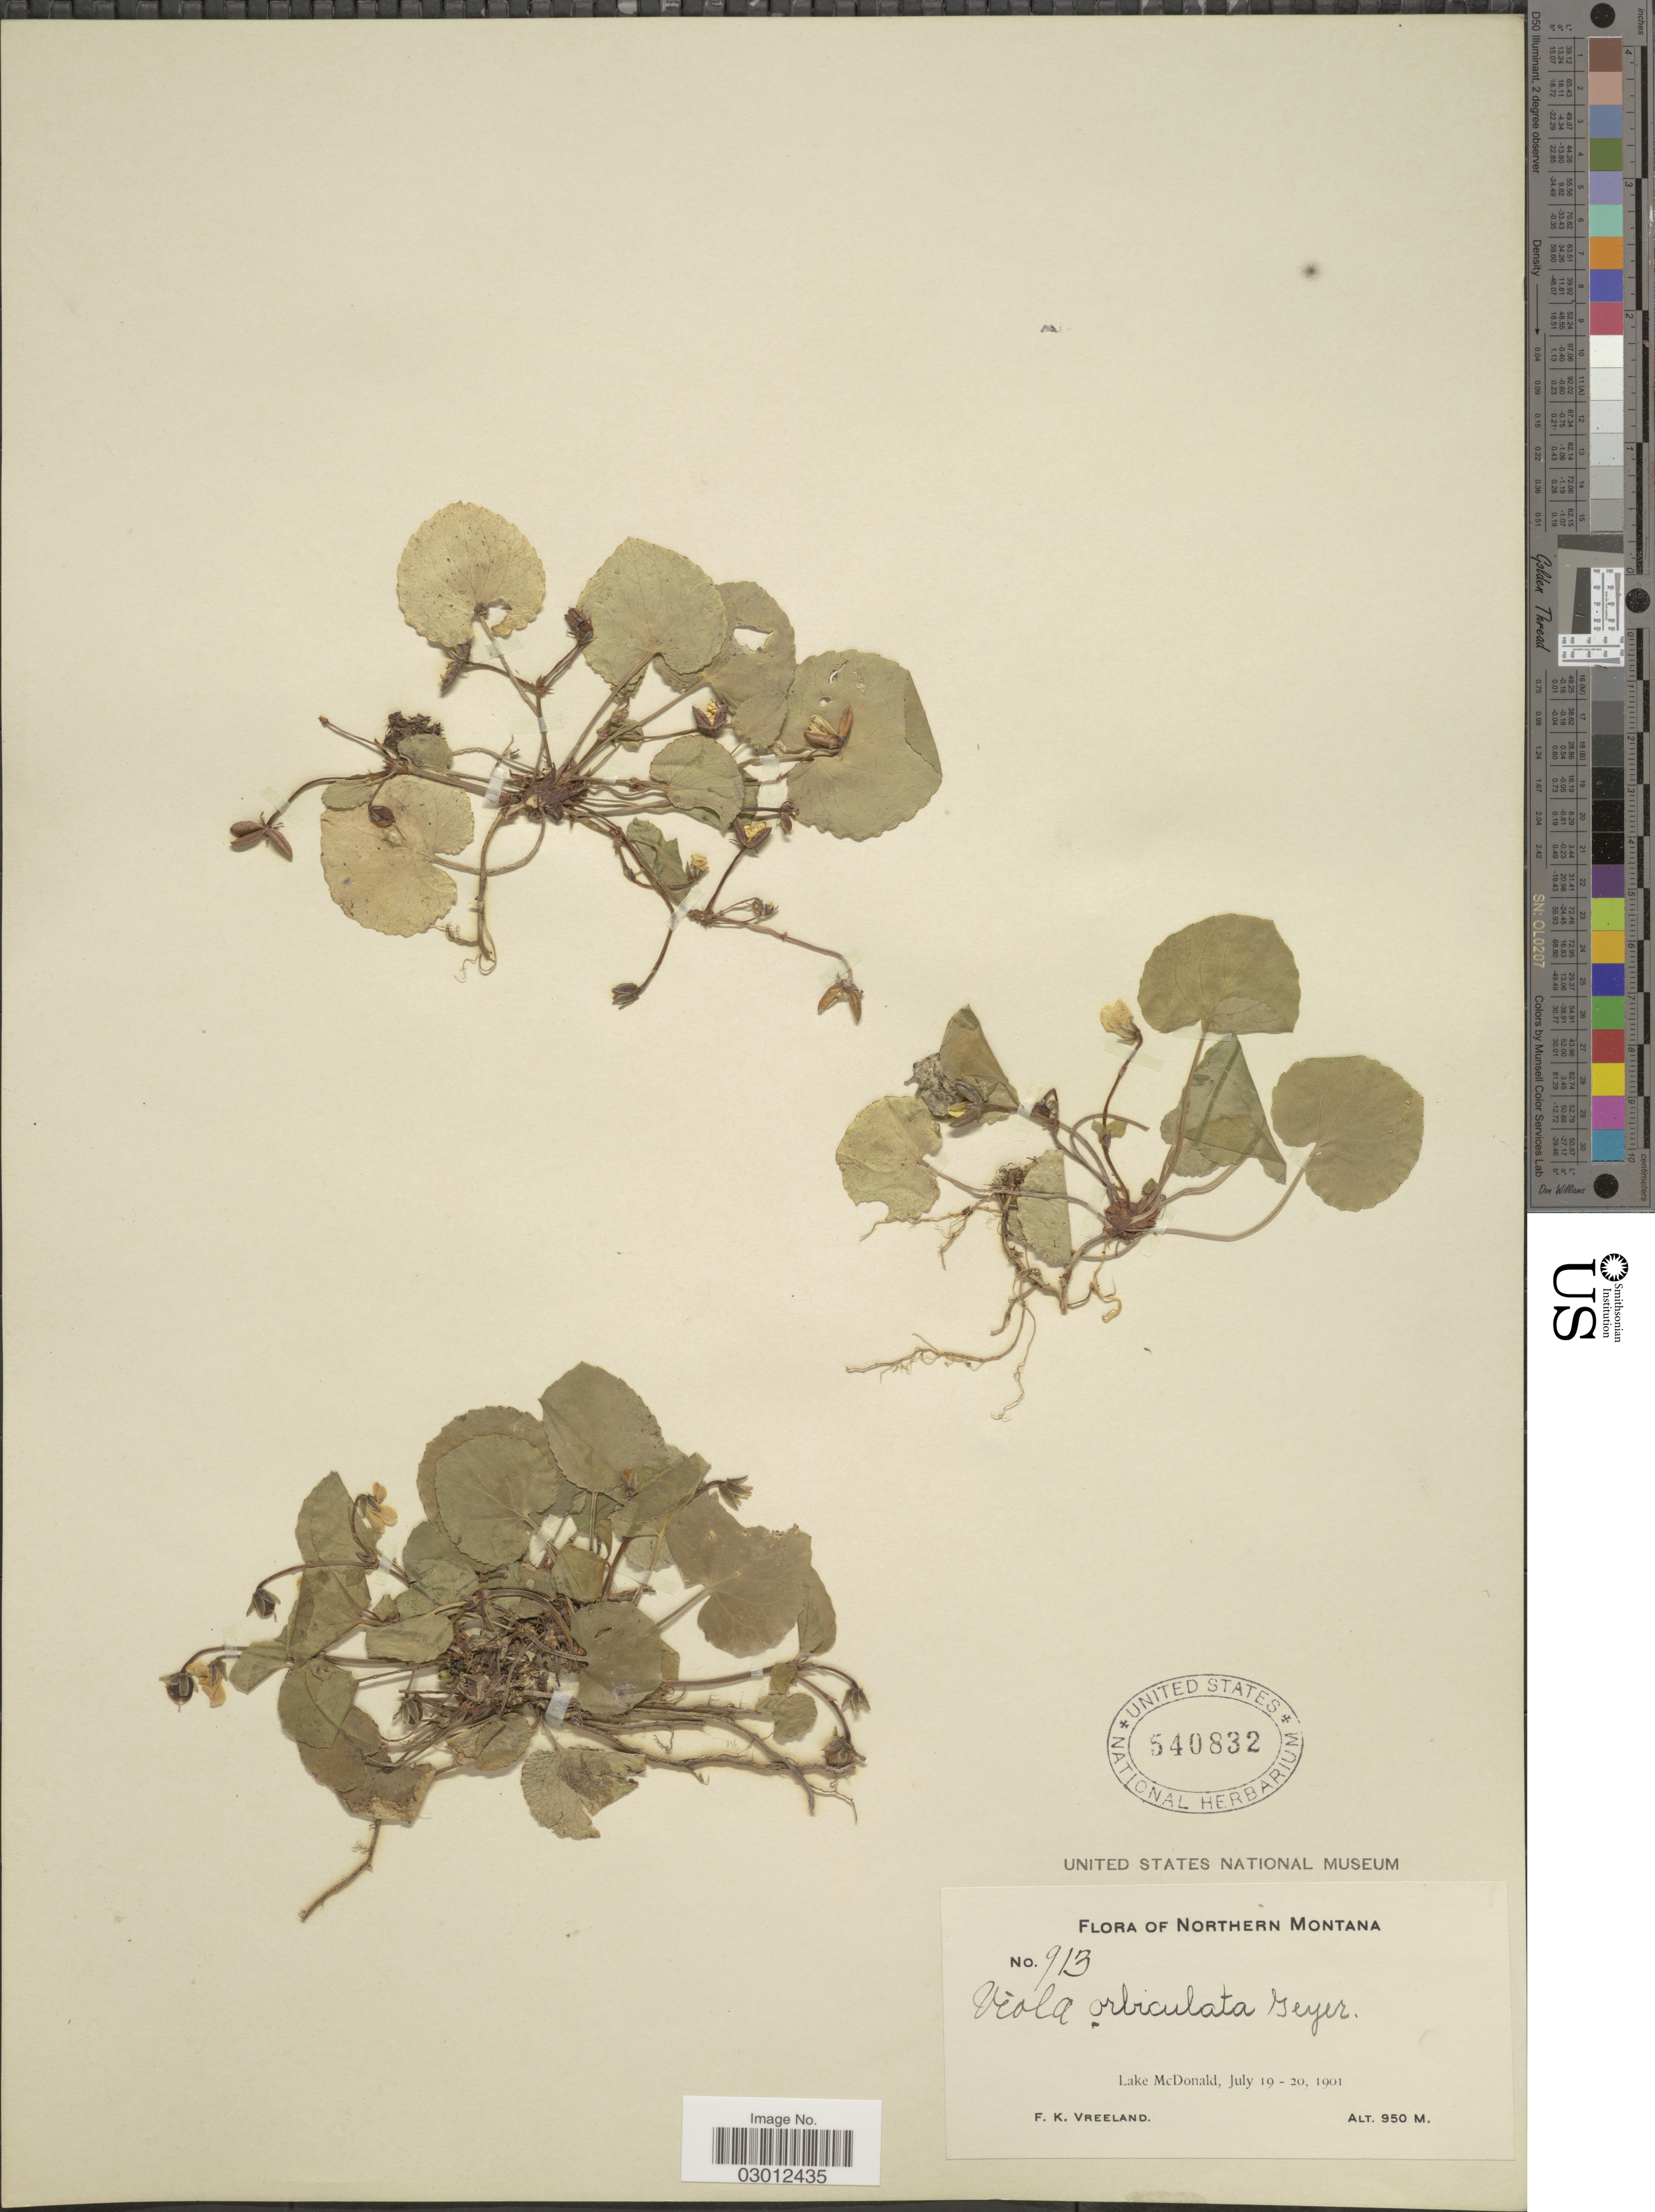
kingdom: Plantae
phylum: Tracheophyta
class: Magnoliopsida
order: Malpighiales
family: Violaceae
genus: Viola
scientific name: Viola orbiculata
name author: Geyer ex Hook.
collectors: F. Vreeland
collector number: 913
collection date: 1901-07-19/1901-07-20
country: United States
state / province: Montana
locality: Northern Montana. Lake McDonald.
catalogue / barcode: US 540832